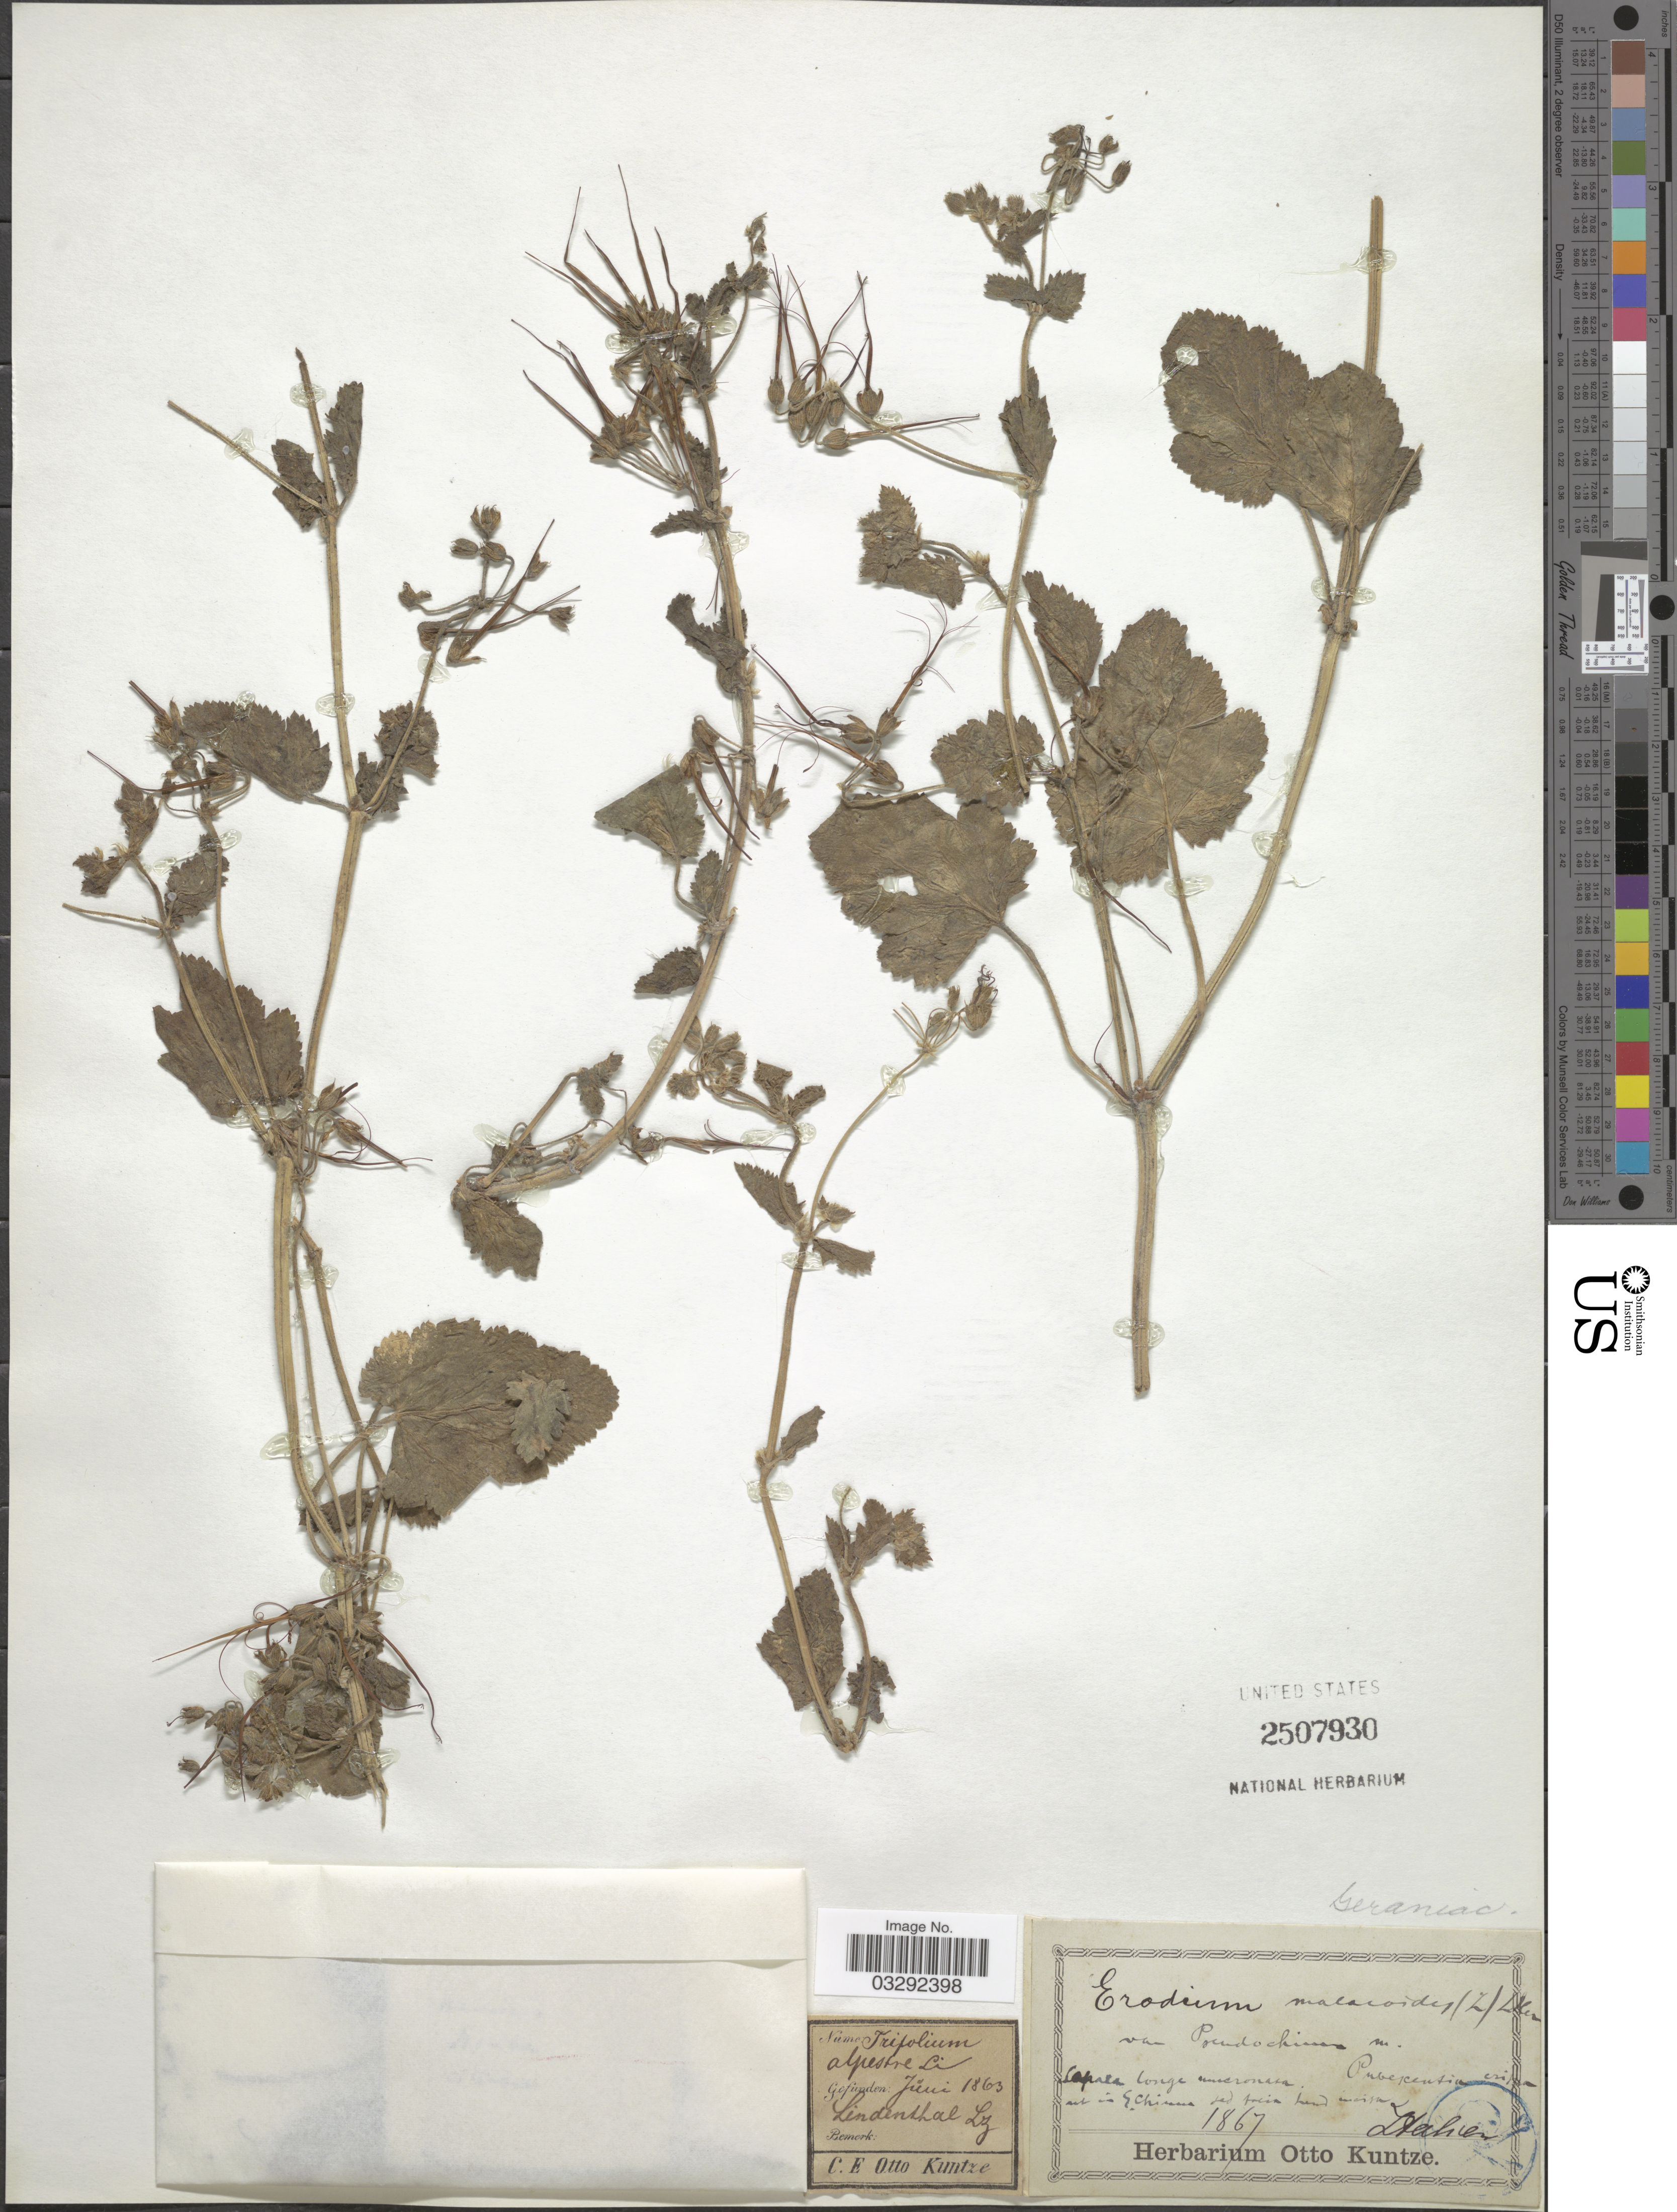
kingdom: Plantae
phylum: Tracheophyta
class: Magnoliopsida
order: Geraniales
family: Geraniaceae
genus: Erodium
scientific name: Erodium malacoides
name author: (L.) L'Hér.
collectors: C.E.O. Kuntze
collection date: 1863-06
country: Germany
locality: Lindenthal Lz.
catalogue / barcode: US 2507930